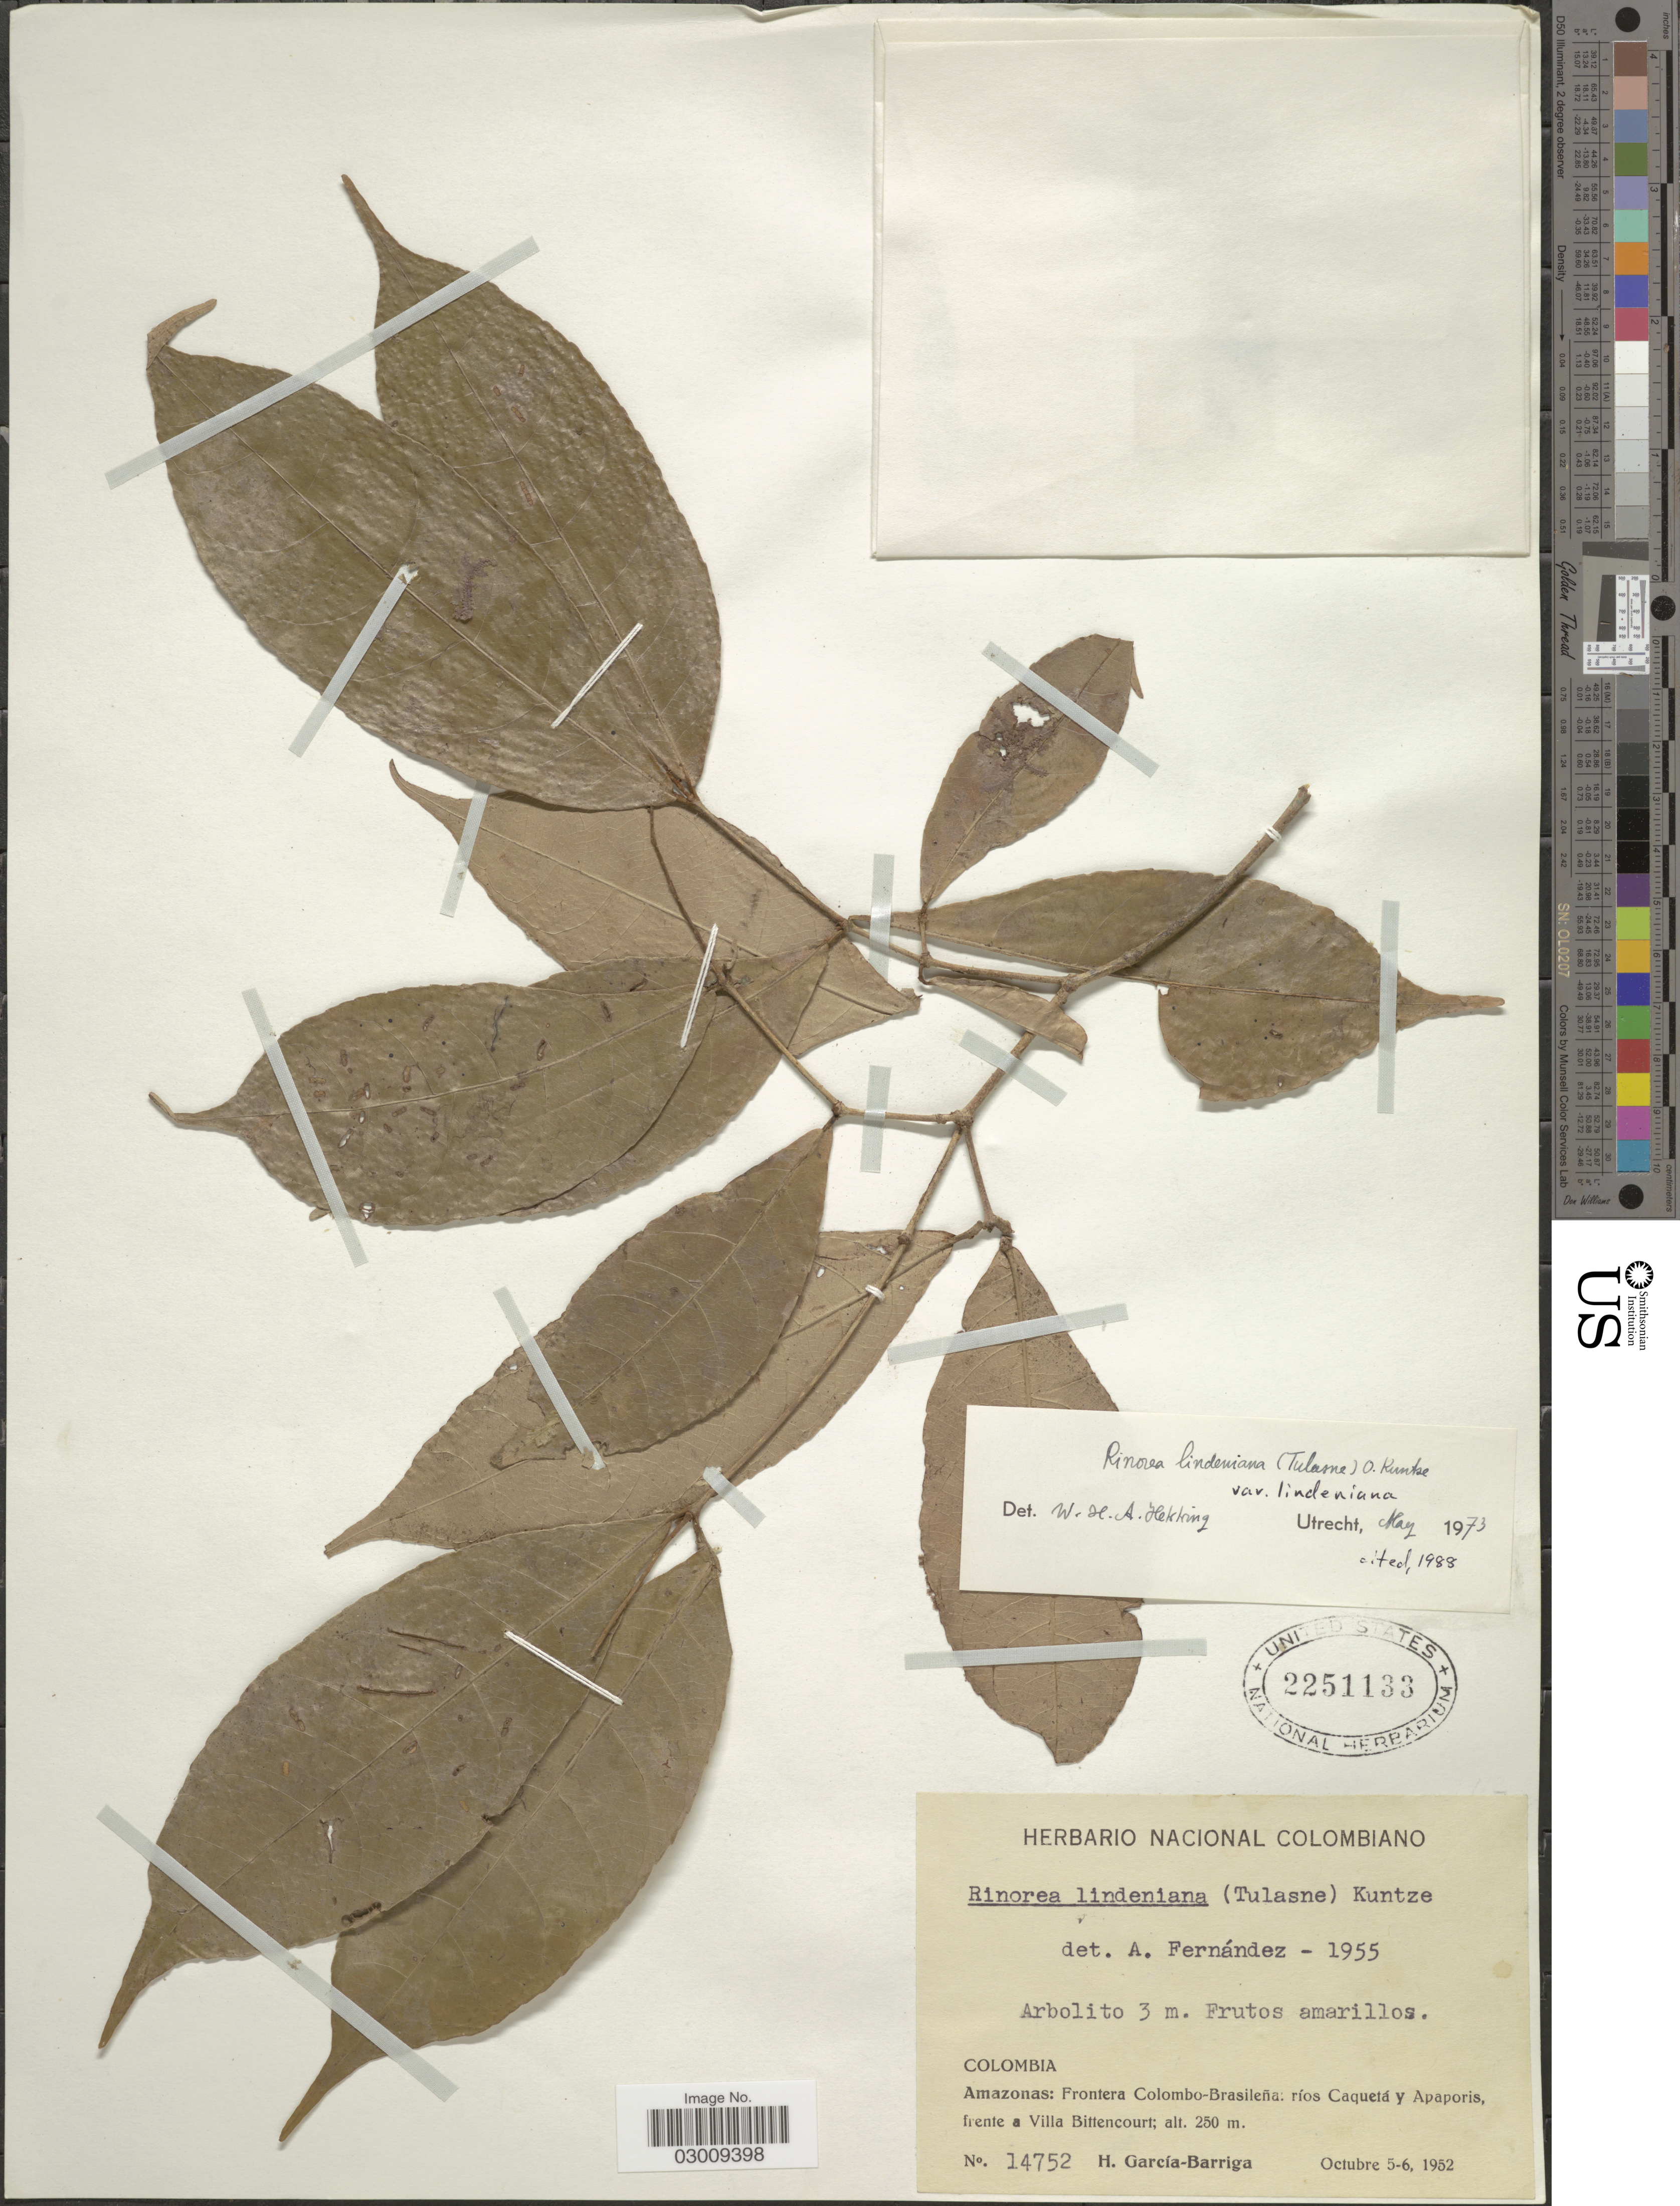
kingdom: Plantae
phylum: Tracheophyta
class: Magnoliopsida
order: Malpighiales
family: Violaceae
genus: Rinorea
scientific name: Rinorea lindeniana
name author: (Tul.) Kuntze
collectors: H. García Barriga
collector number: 14752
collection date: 1952-10-05/1952-10-06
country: Colombia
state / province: Amazônas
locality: Amazonas: Frontera Colombo-Brasileña: ríos Caquetá y Apaporis, frente a Villa Bittencourt.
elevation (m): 250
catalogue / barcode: US 2251133